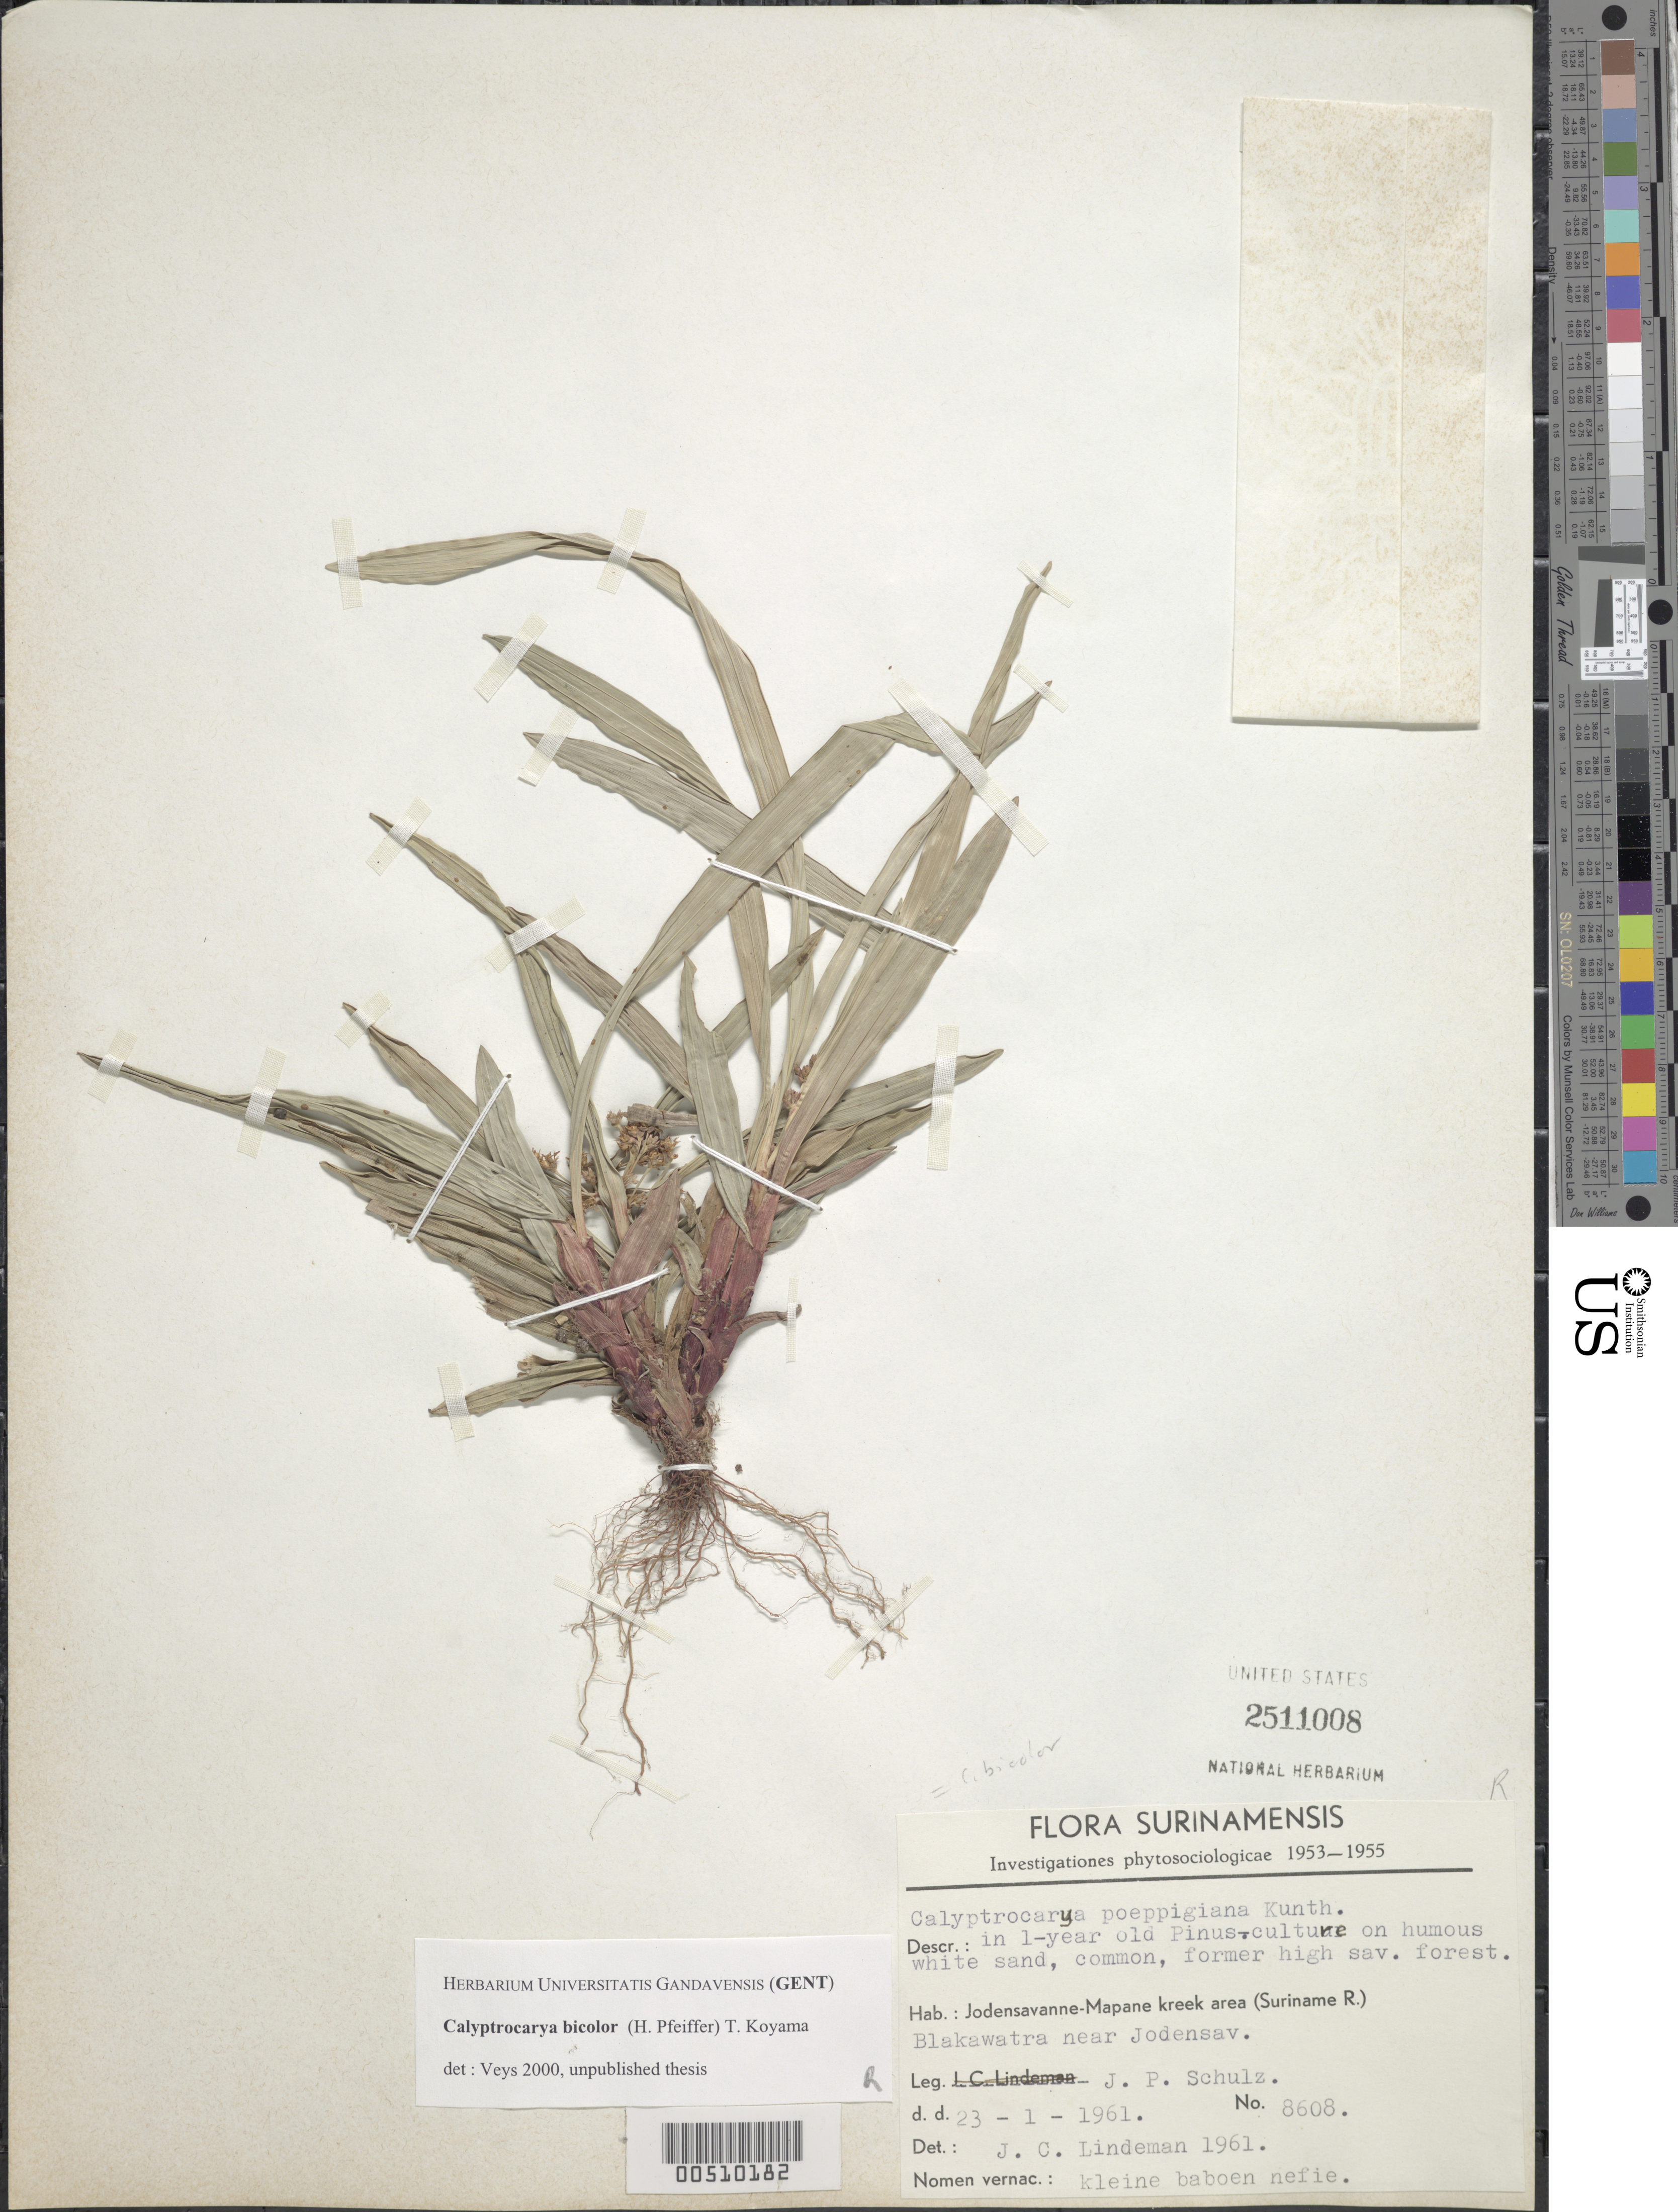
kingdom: Plantae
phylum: Tracheophyta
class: Liliopsida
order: Poales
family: Cyperaceae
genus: Calyptrocarya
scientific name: Calyptrocarya bicolor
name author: (H. Pfeiff.) T. Koyama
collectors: J. P. Schulz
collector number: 8608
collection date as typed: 23 Jan 1961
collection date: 1961-01-23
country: Suriname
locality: Jodensavanna-Mapane kreek area (Suriname River); Blakawatra near Jodensav.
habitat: In 1-year Pinus-culture on humous white sand.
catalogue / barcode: US 2511008